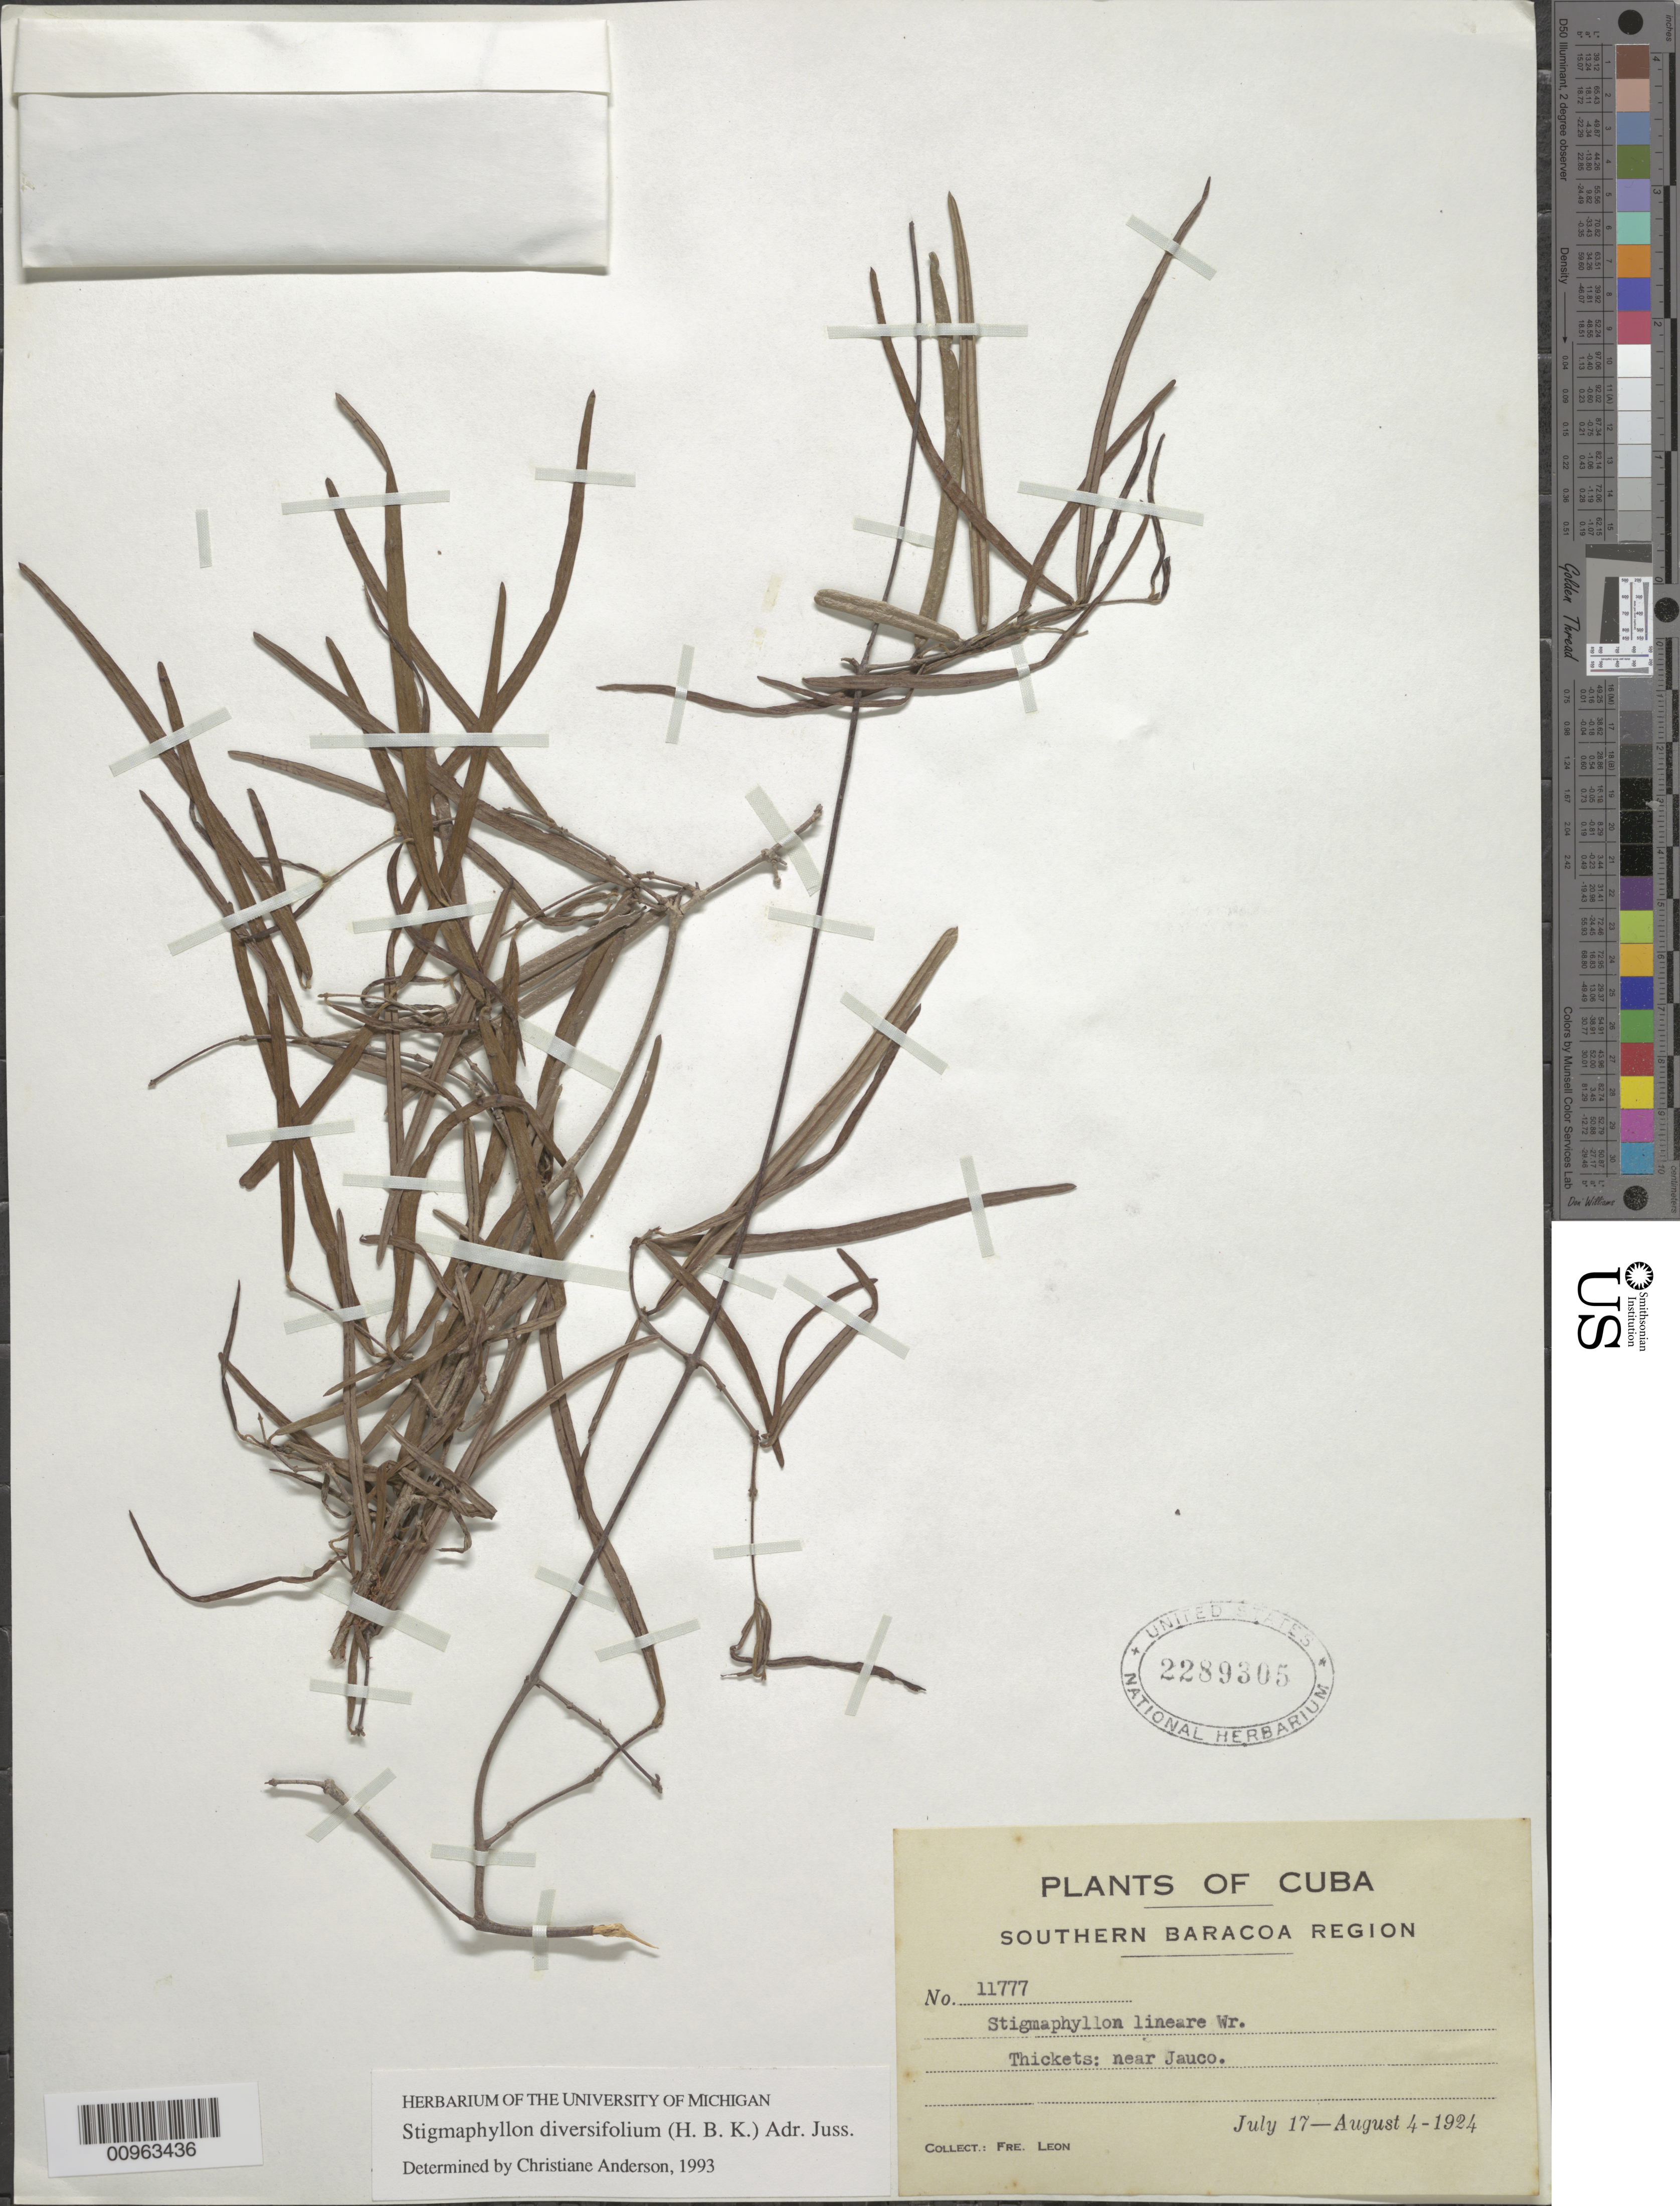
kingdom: Plantae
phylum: Tracheophyta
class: Magnoliopsida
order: Malpighiales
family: Malpighiaceae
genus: Stigmaphyllon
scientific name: Stigmaphyllon diversifolium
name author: (Kunth) A. Juss.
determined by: Anderson, C.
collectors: Bro. León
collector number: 11777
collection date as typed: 17 Jul 1924 to 04 Aug 1924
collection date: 1924-07-17/1924-08-04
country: Cuba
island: Cuba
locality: Baracoa, near Jauco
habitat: Thickets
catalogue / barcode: US 2289305